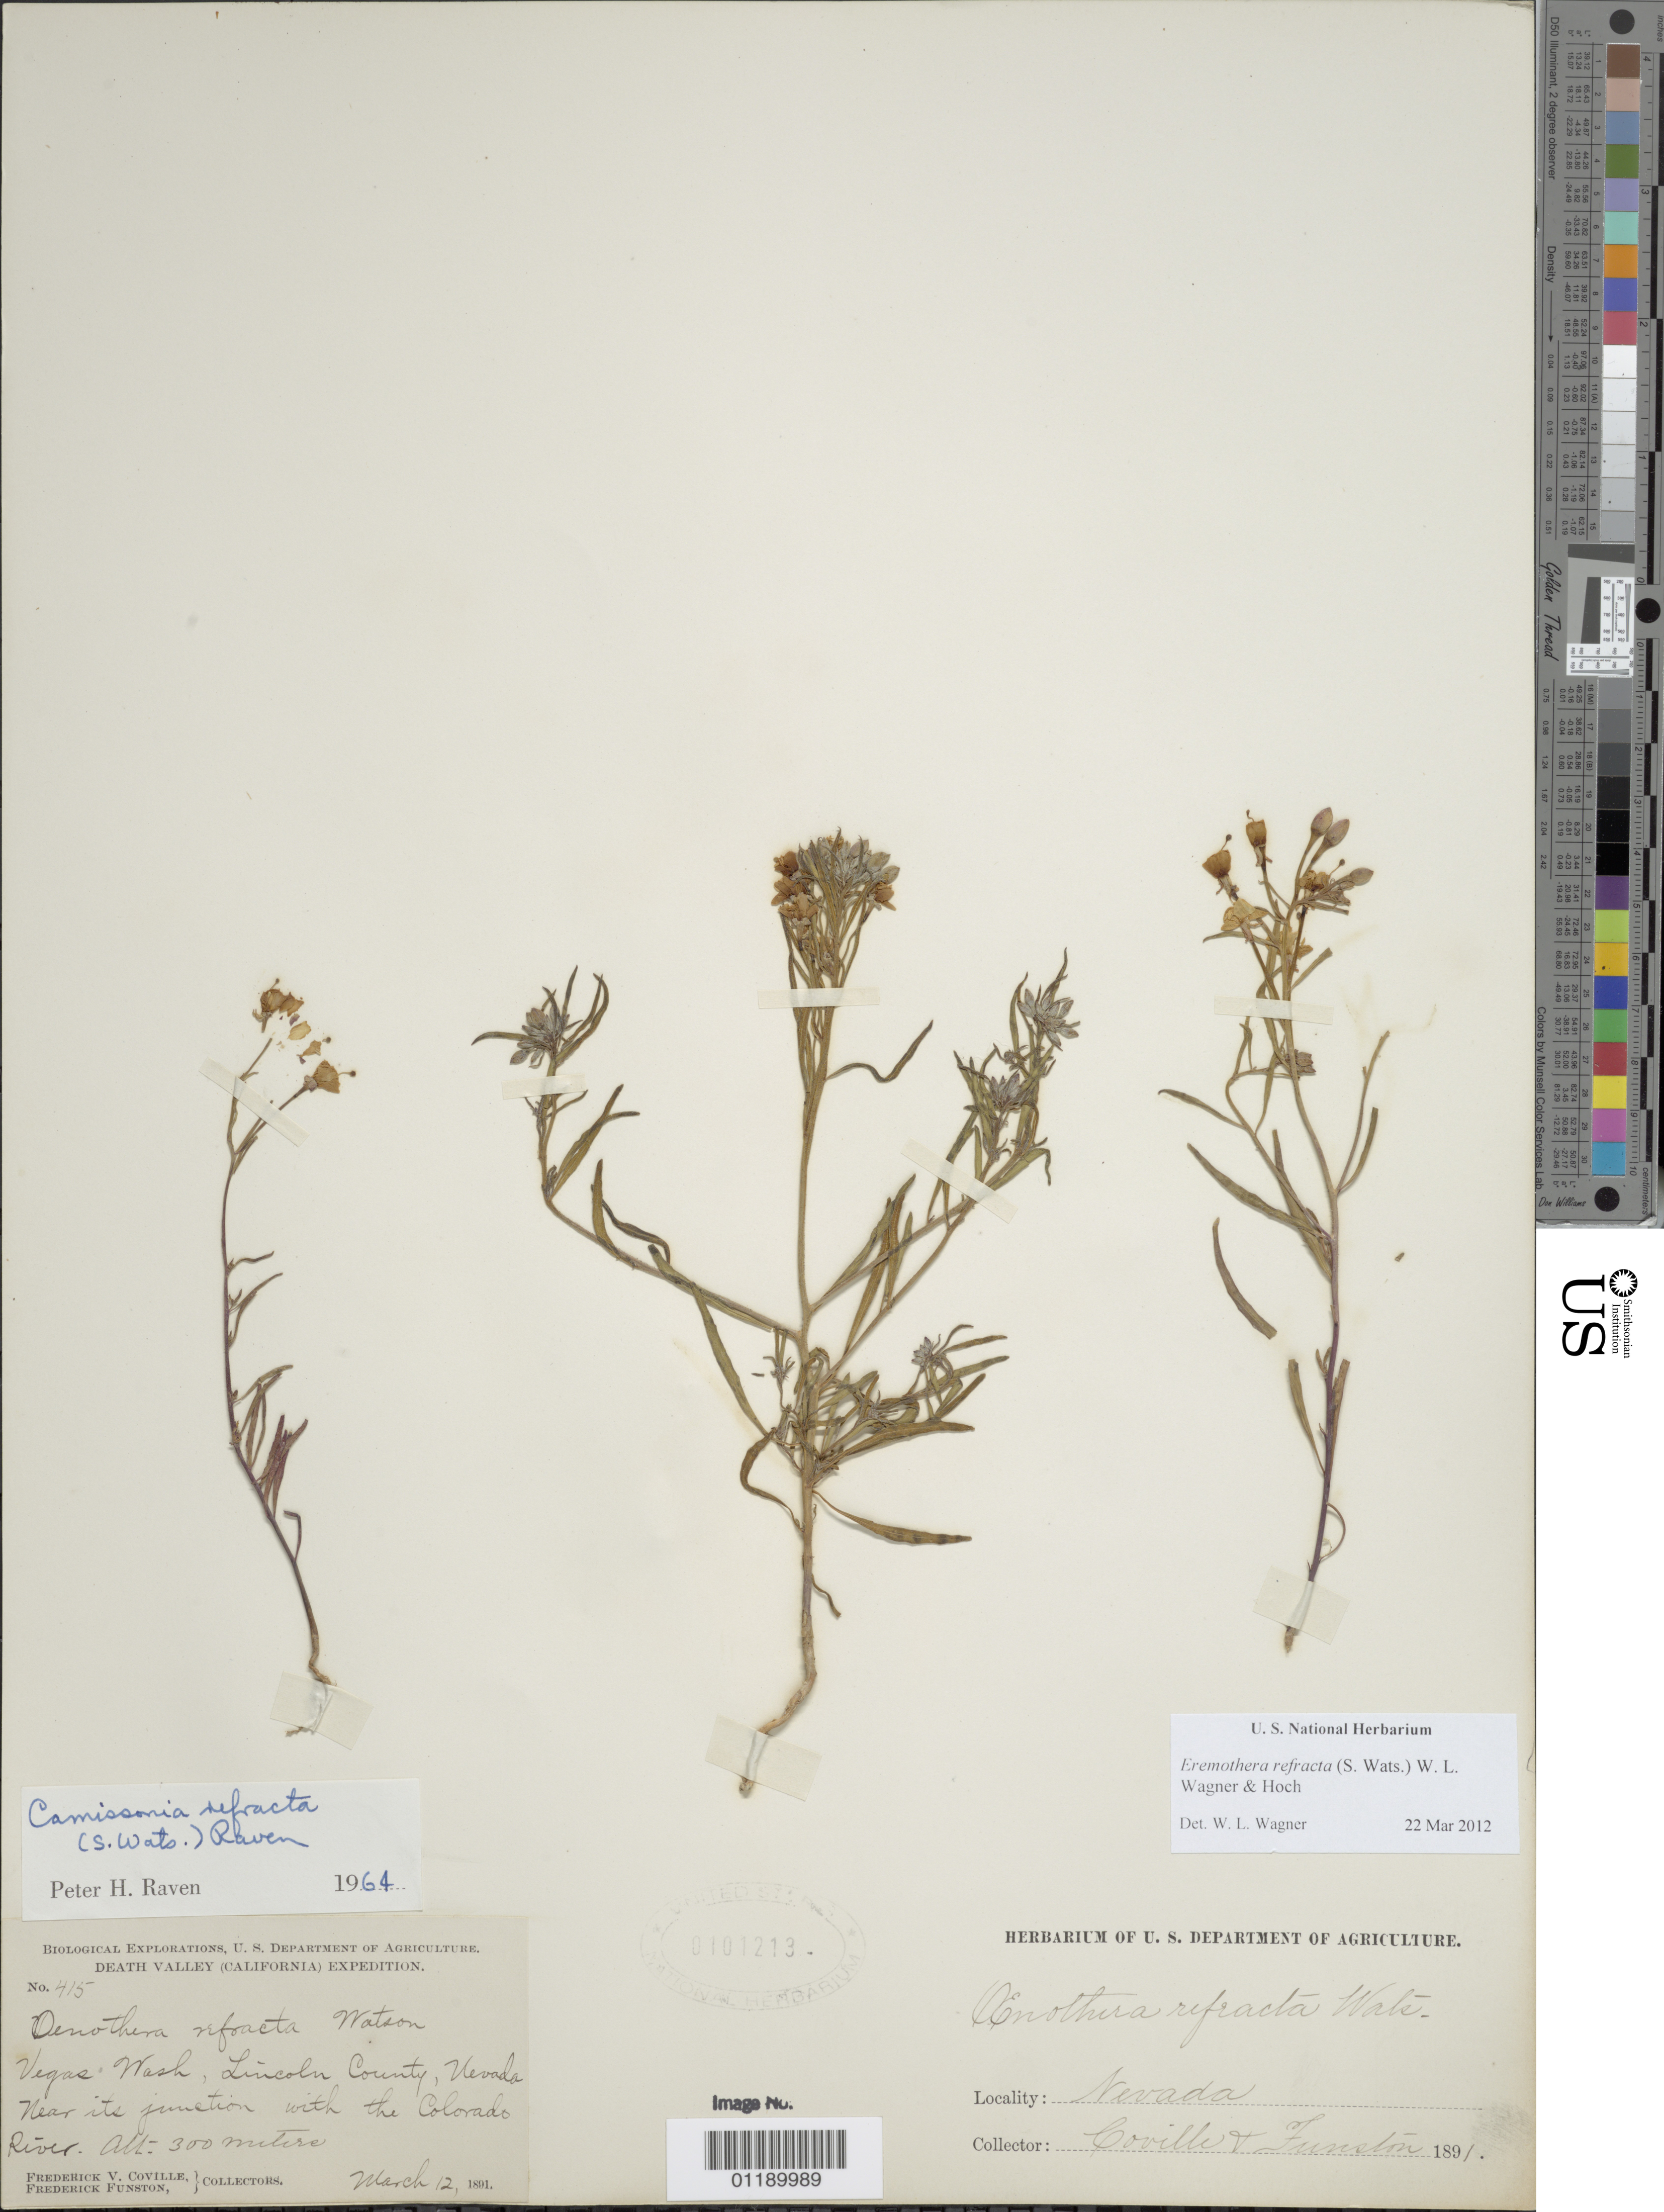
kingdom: Plantae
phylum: Tracheophyta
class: Magnoliopsida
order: Myrtales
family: Onagraceae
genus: Eremothera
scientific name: Eremothera refracta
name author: (S. Watson) W.L. Wagner & Hoch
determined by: Wagner, W. L., (BOT), Smithsonian Institution - National Museum of Natural History (UNITED STATES)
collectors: F. V. Coville & F. Funston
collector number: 415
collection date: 1891-03-12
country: United States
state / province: Nevada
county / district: Lincoln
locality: Vegas Wash, near its junction with the Colorado River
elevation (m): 300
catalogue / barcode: US 101213